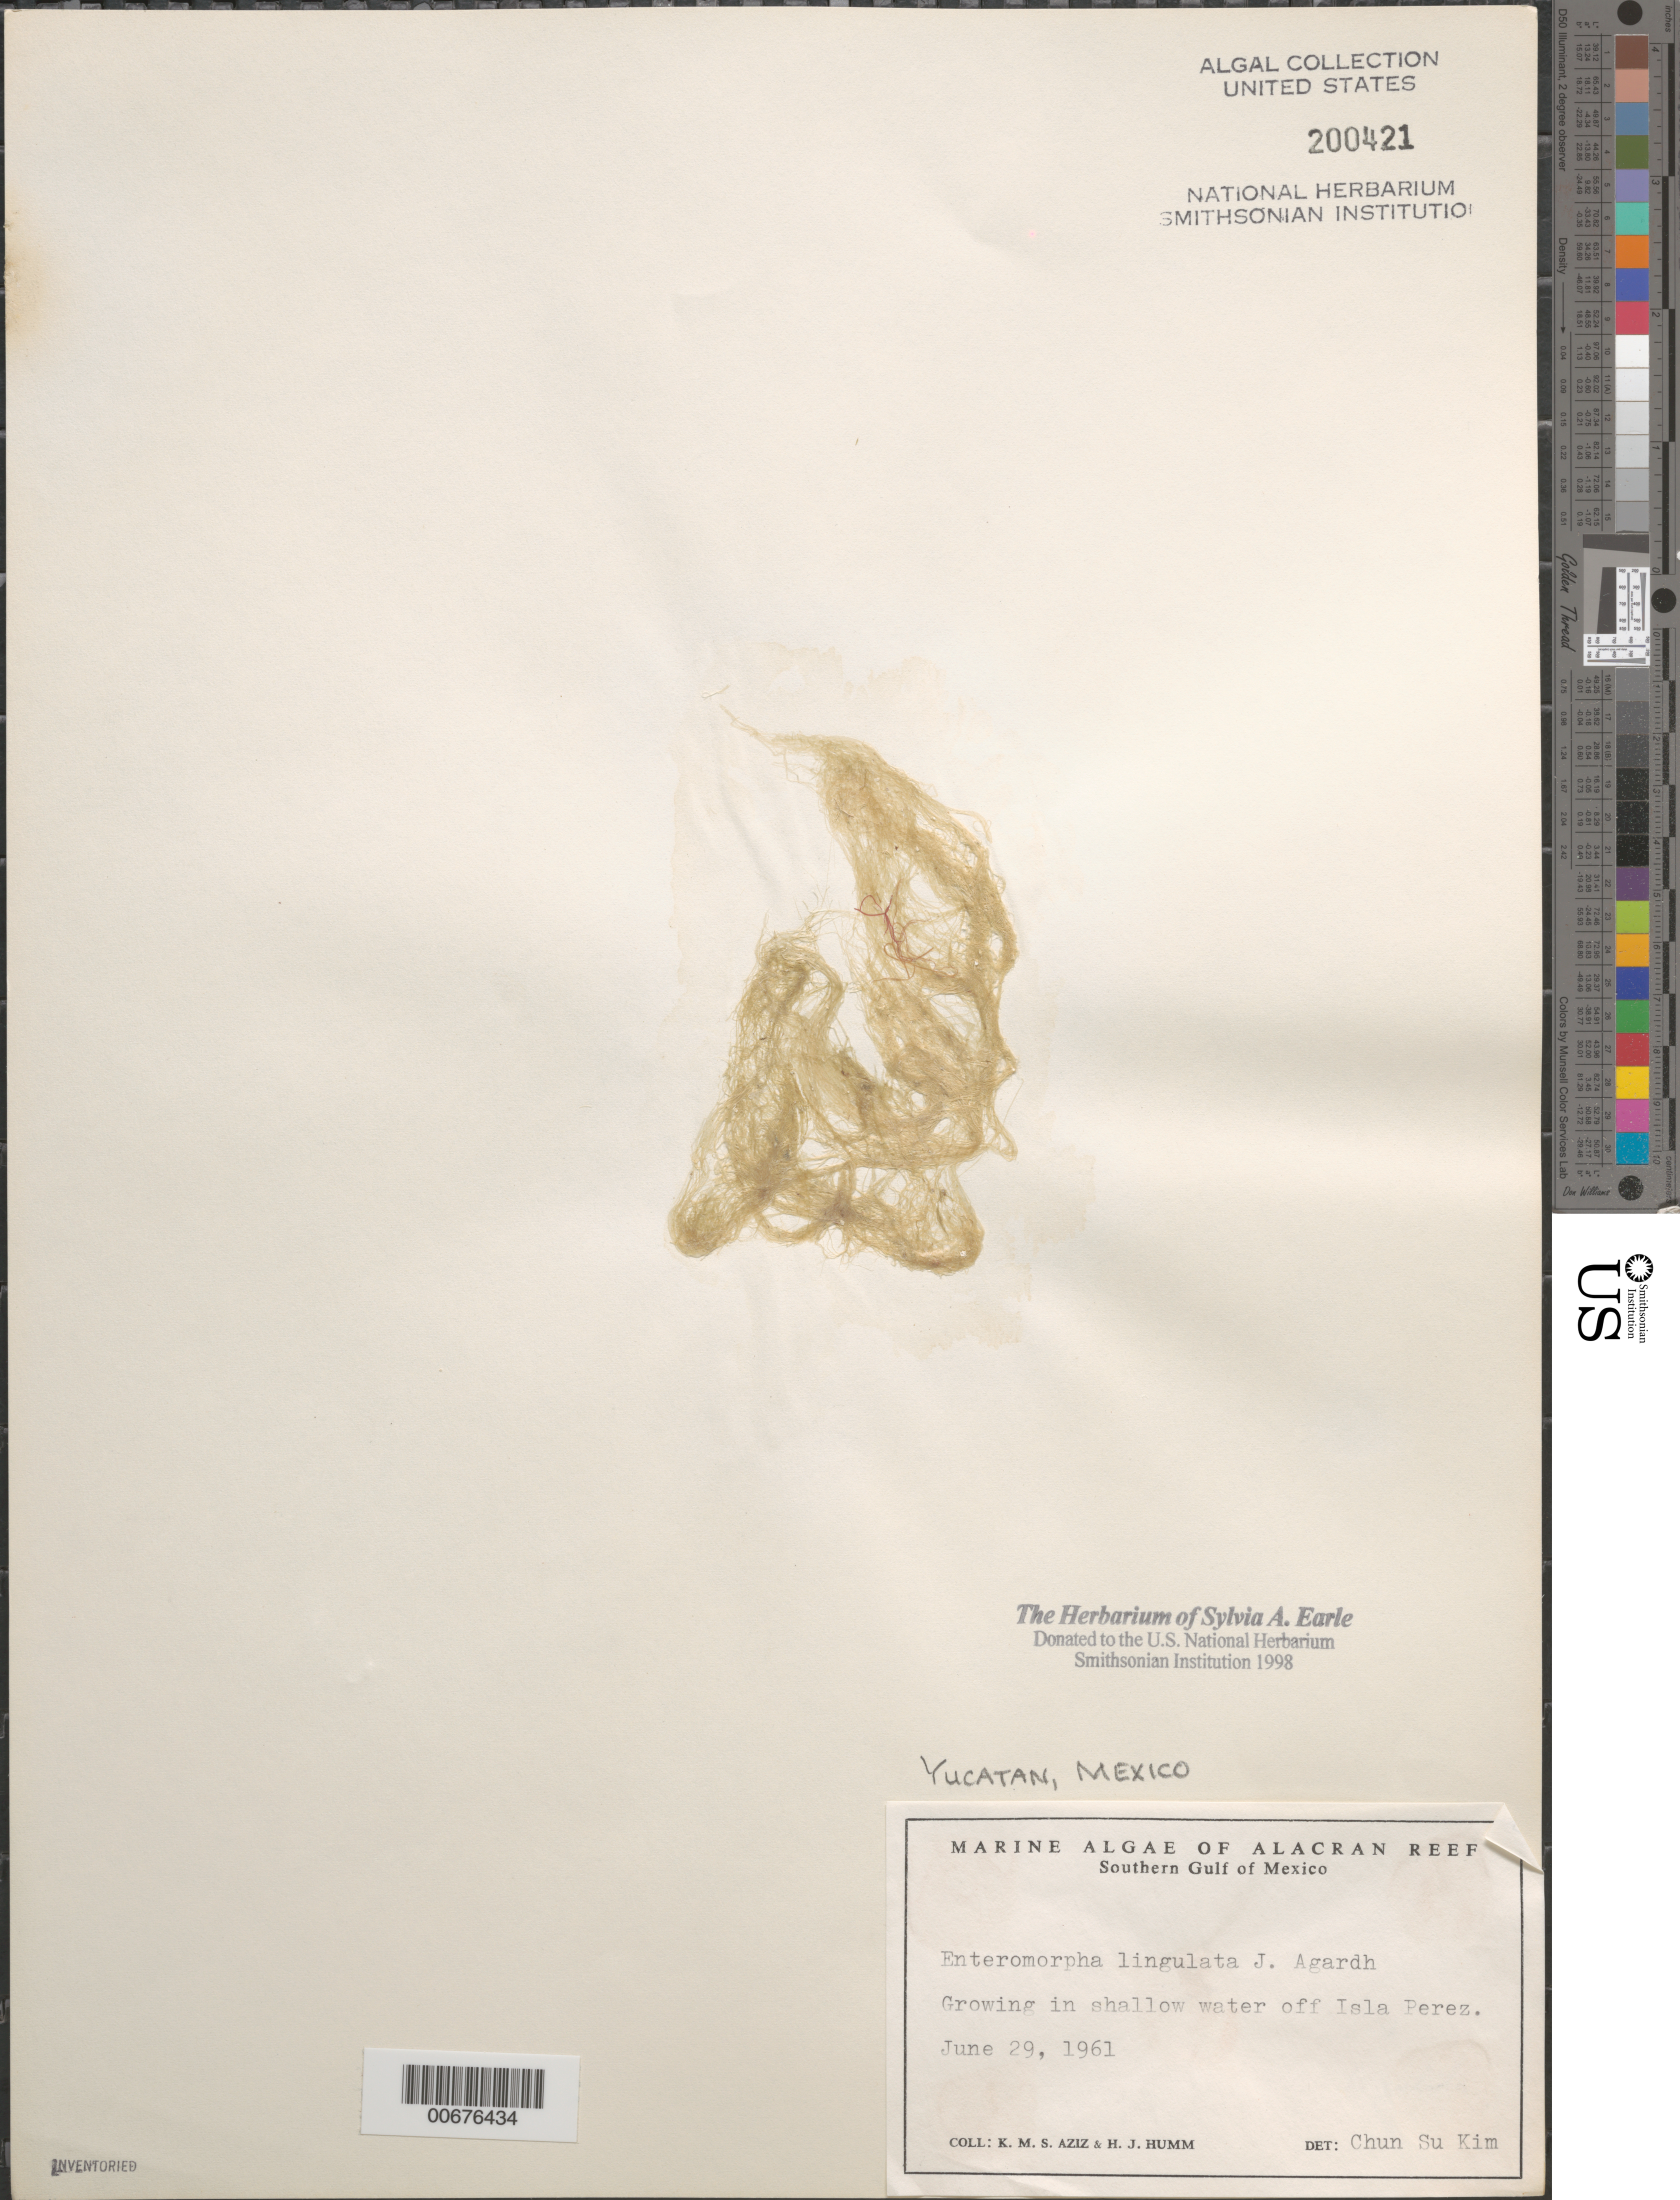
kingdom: Plantae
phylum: Chlorophyta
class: Ulvophyceae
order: Ulvales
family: Ulvaceae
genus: Ulva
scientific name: Ulva flexuosa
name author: Wulfen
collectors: K. M. Aziz & H. J. Humm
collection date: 1961-06-29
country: Mexico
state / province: Yucatán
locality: Alacran Reef. Southern Gulf of Mexico. In shallow water off Isla Perez.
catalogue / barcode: US 200421